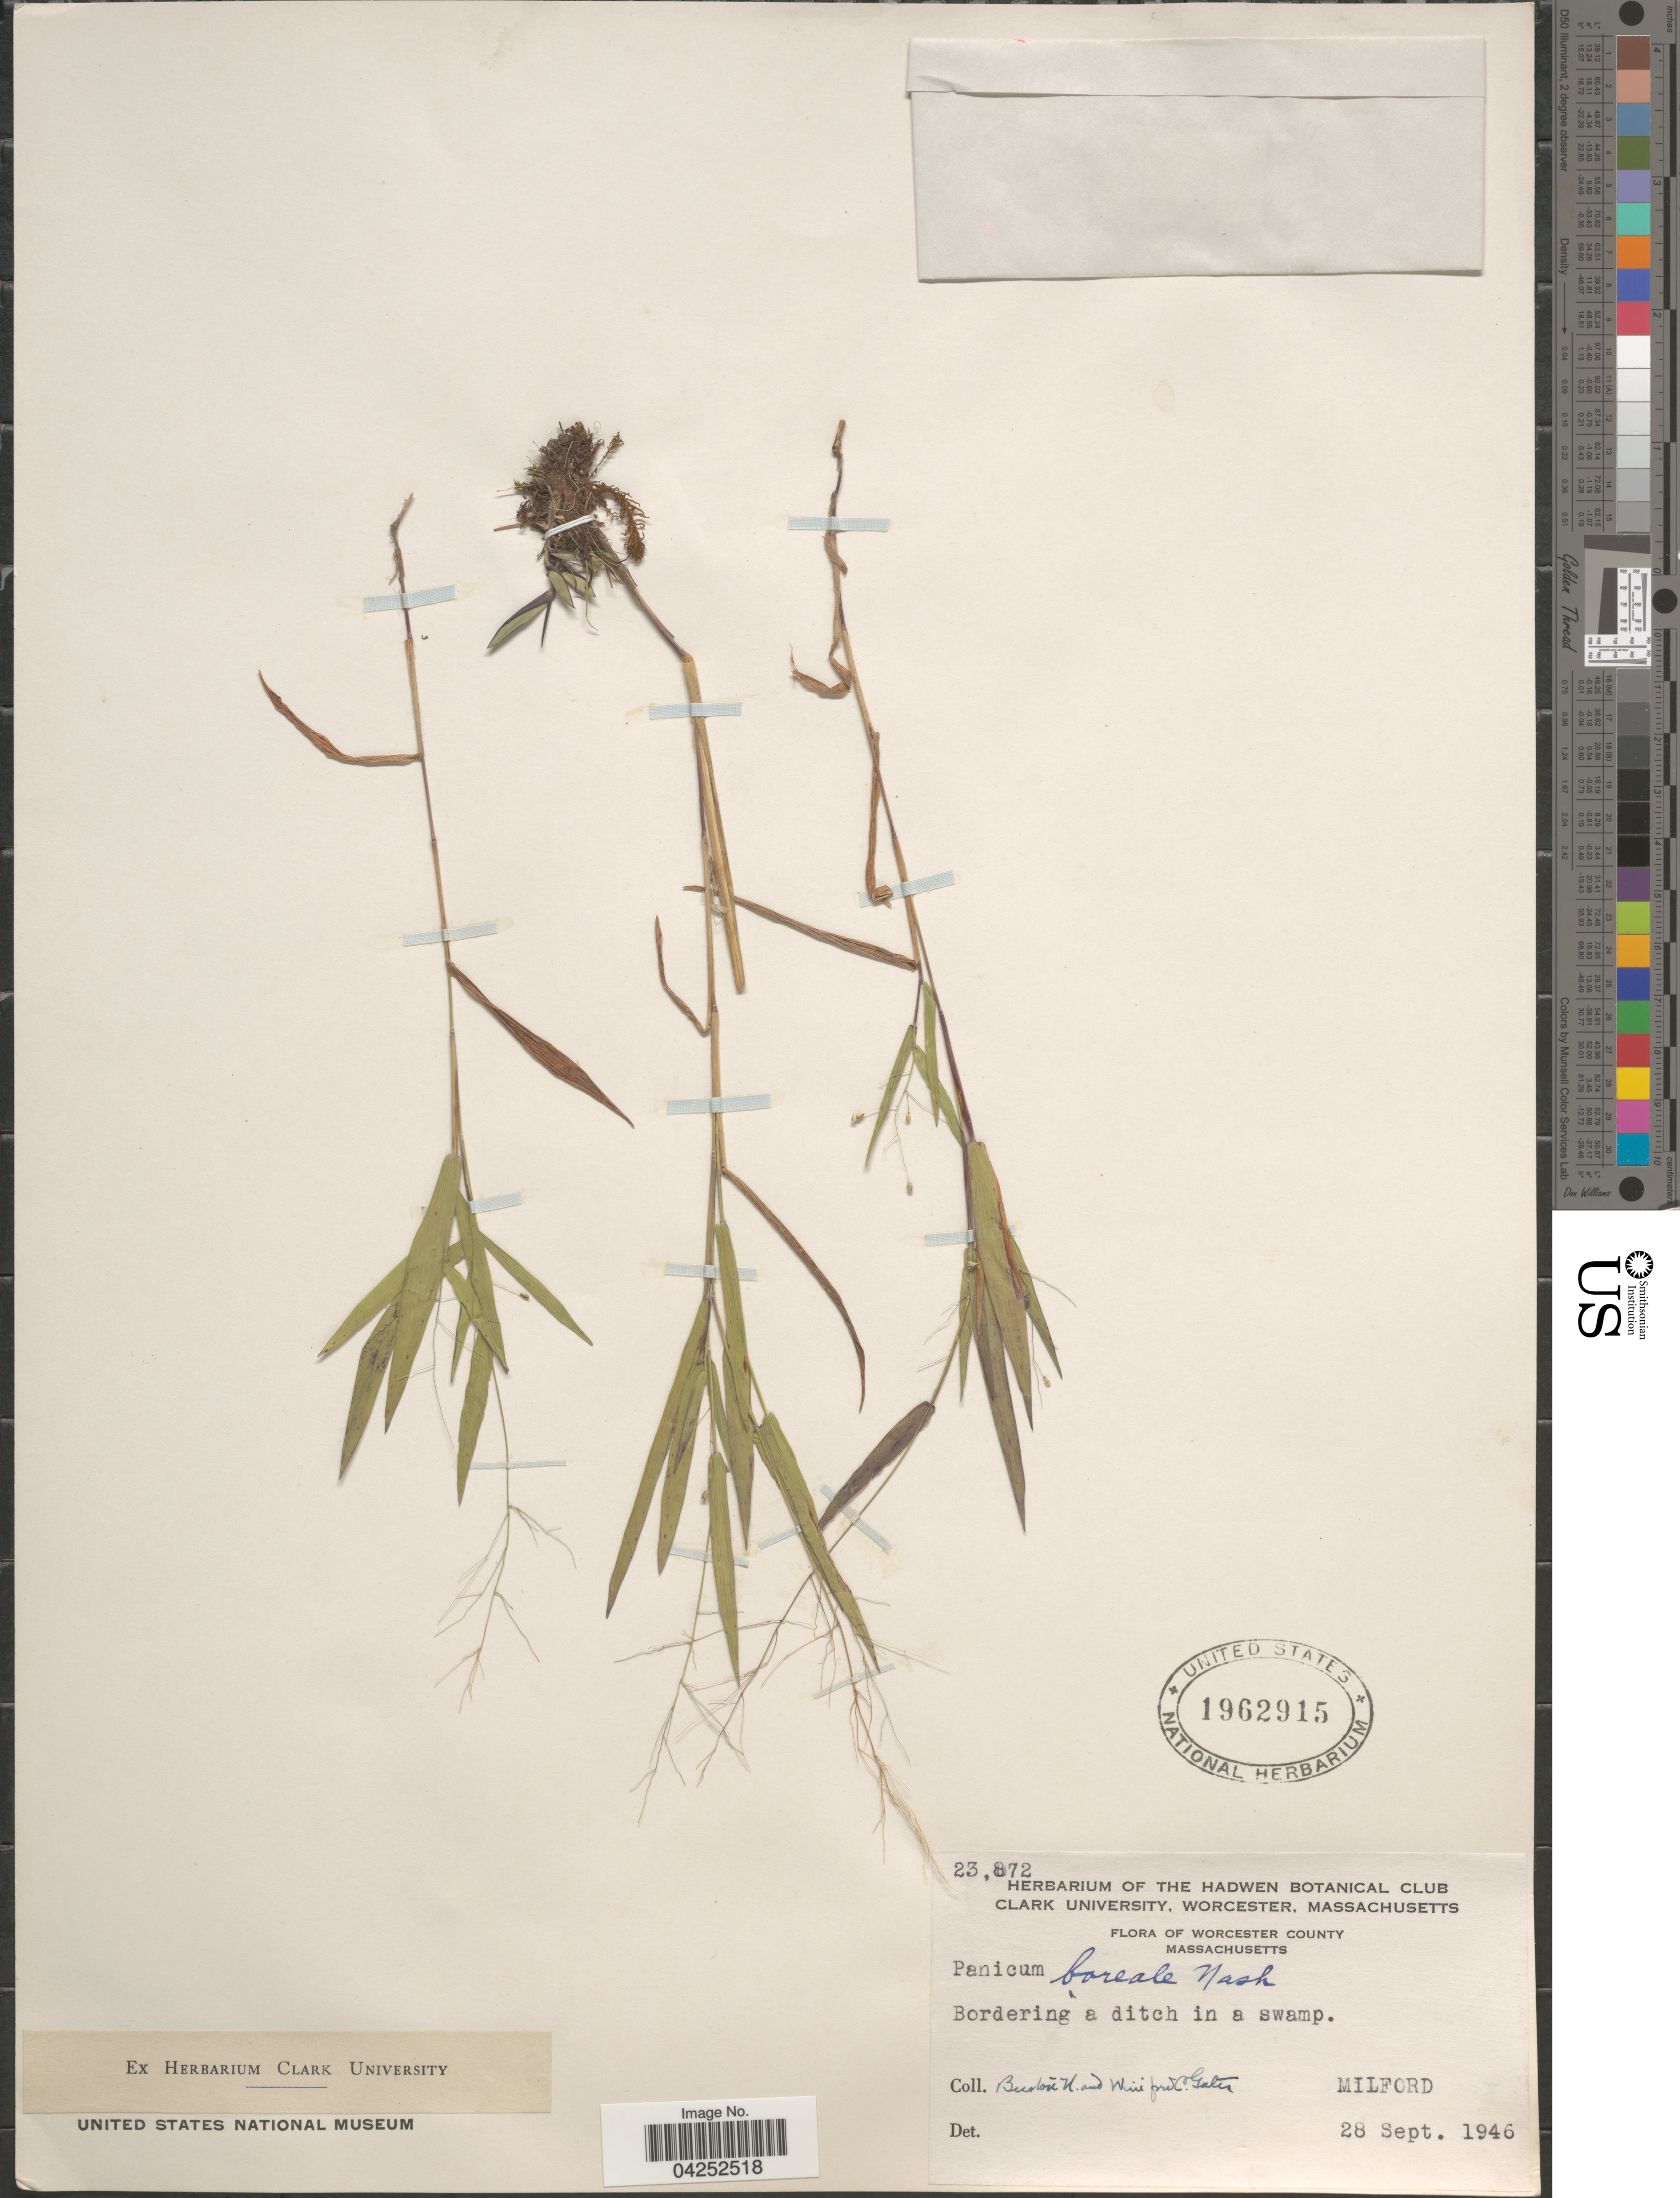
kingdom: Plantae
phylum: Tracheophyta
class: Liliopsida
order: Poales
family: Poaceae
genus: Dichanthelium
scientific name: Dichanthelium boreale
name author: (Nash) Freckmann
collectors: B. N. Gates & W. Gates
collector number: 23872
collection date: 1946-09-28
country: United States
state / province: Massachusetts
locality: Worcester County. Milford.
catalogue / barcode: US 1962915